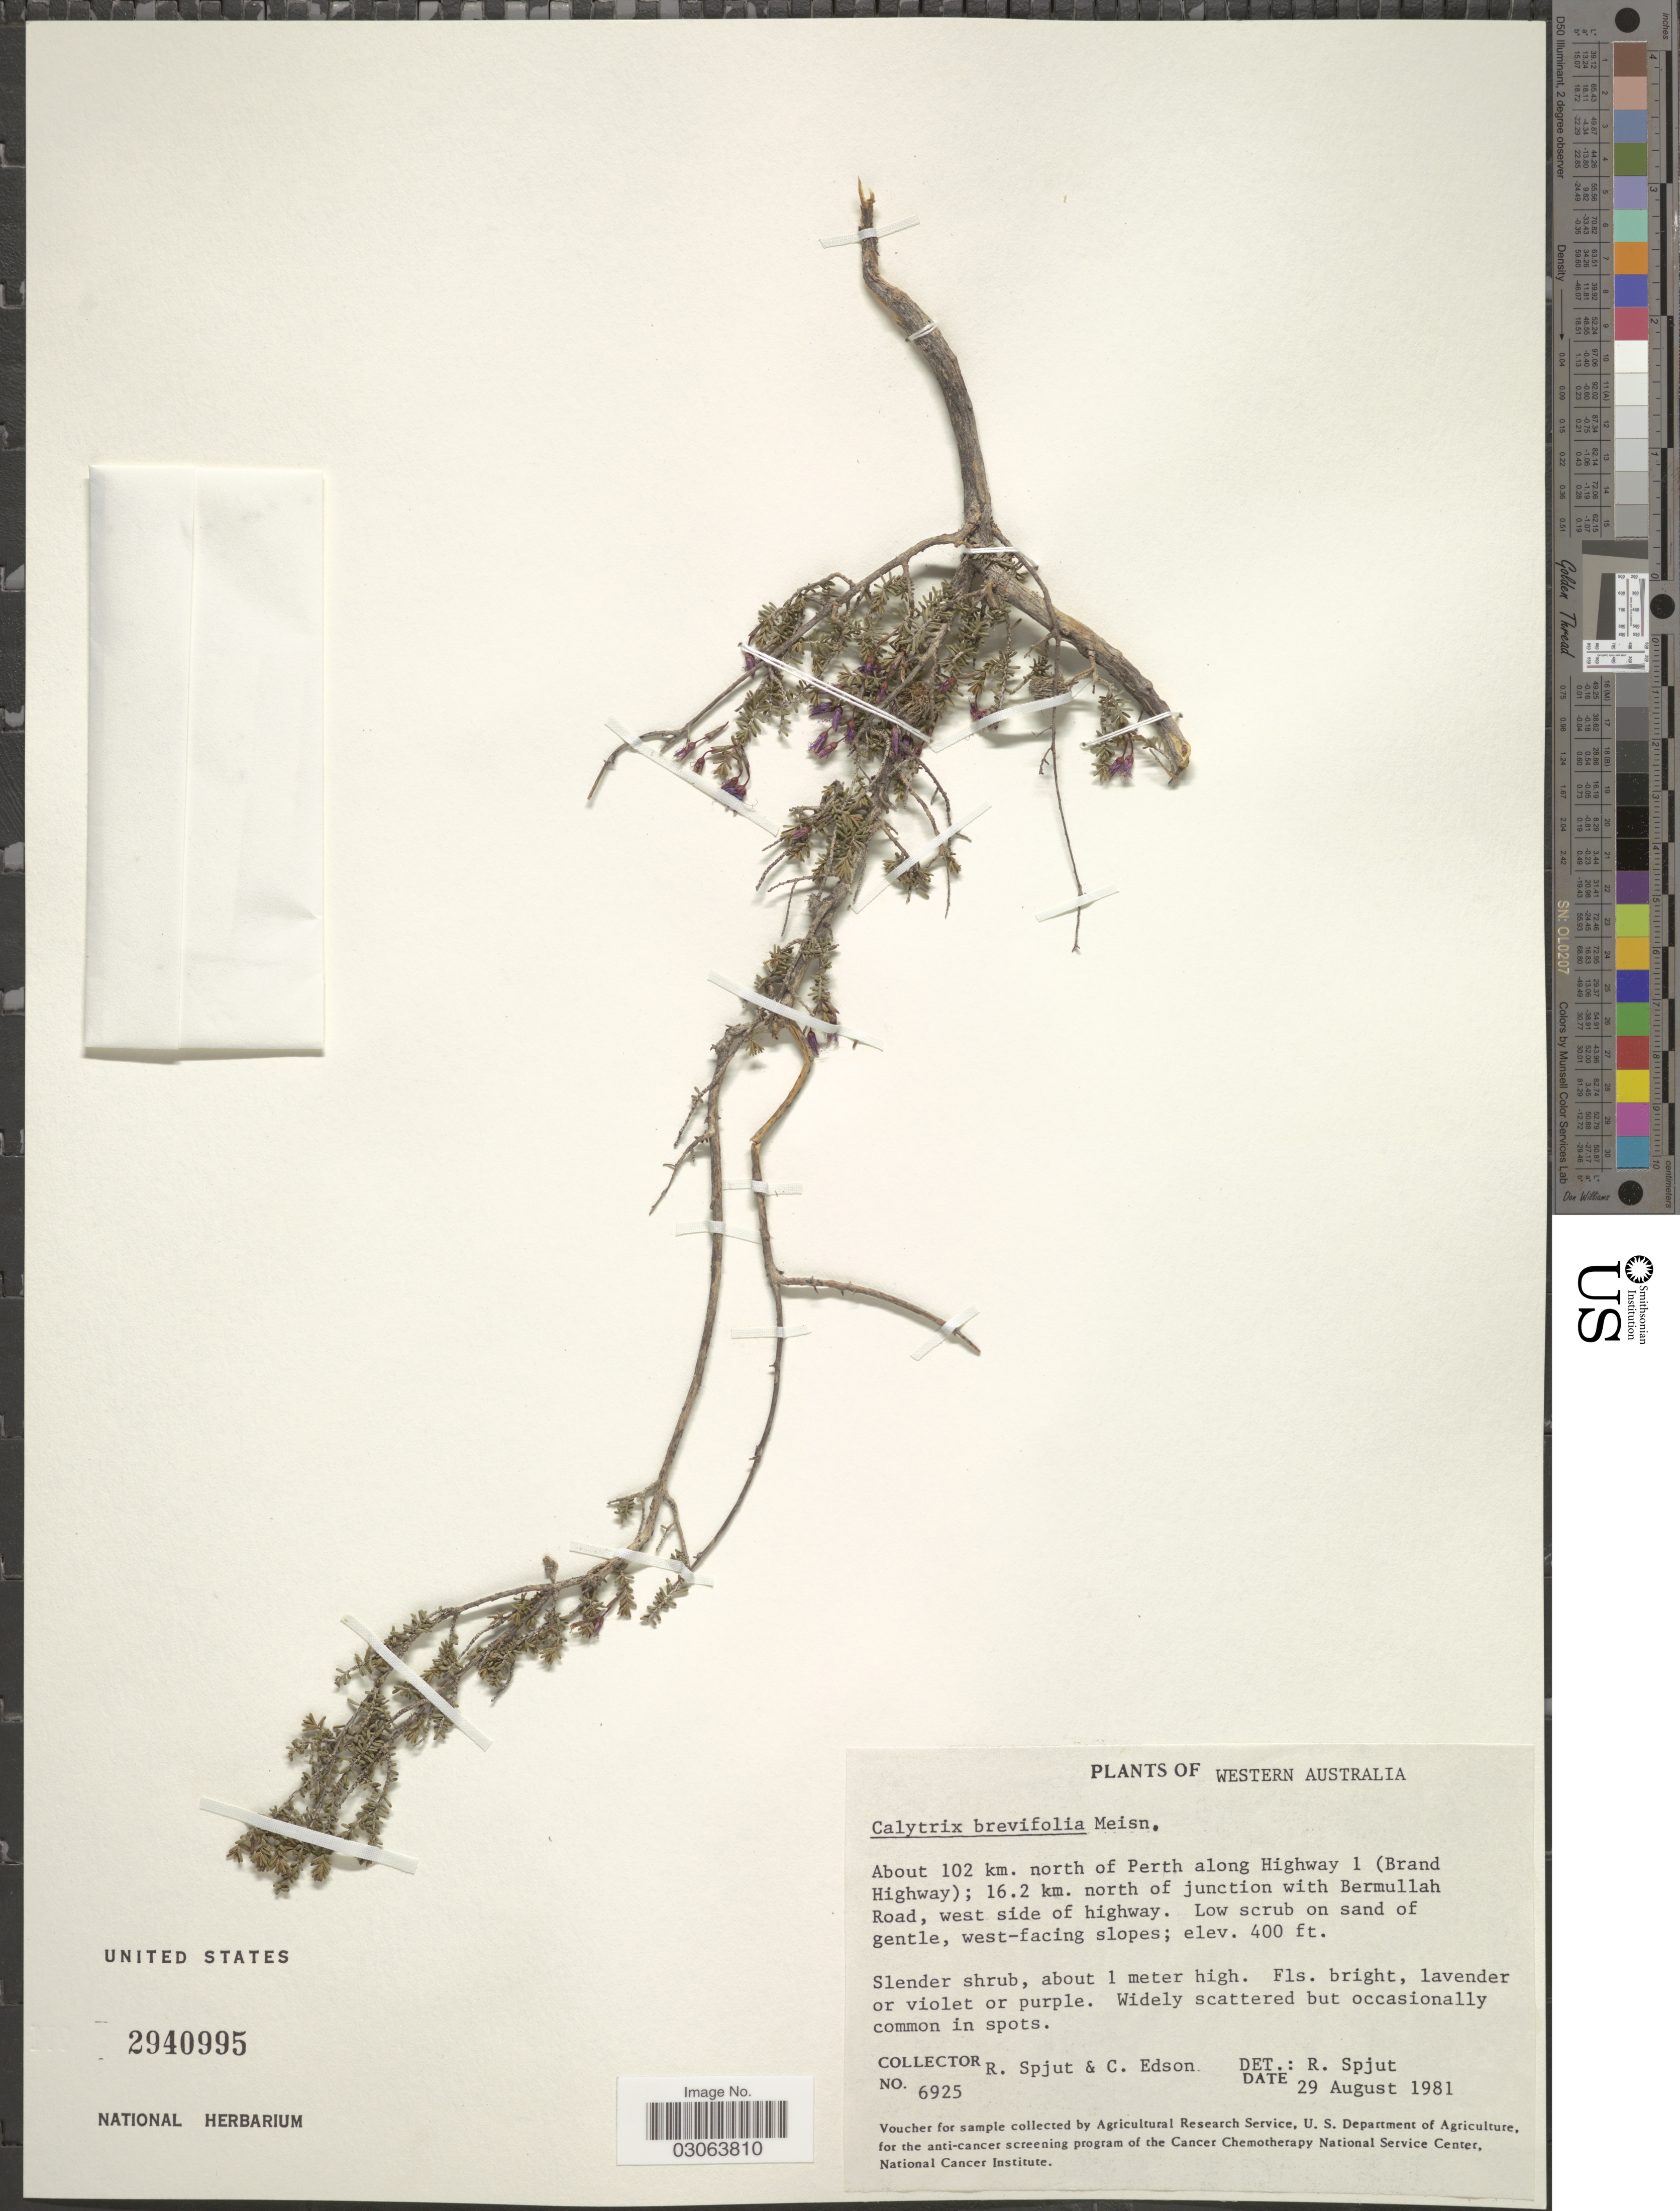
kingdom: Plantae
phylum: Tracheophyta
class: Magnoliopsida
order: Myrtales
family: Myrtaceae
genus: Calytrix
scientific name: Calytrix brevifolia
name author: (Meisn.) Benth.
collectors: R. Spjut & C. Edson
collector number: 6925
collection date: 1981-08-29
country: Australia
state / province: Western Australia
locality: About 102 km. north of Perth along Highway 1 (Brand Highway); 16.2 km. north of junction with Bermullah Road, west side of highway.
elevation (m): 122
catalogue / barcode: US 2940995